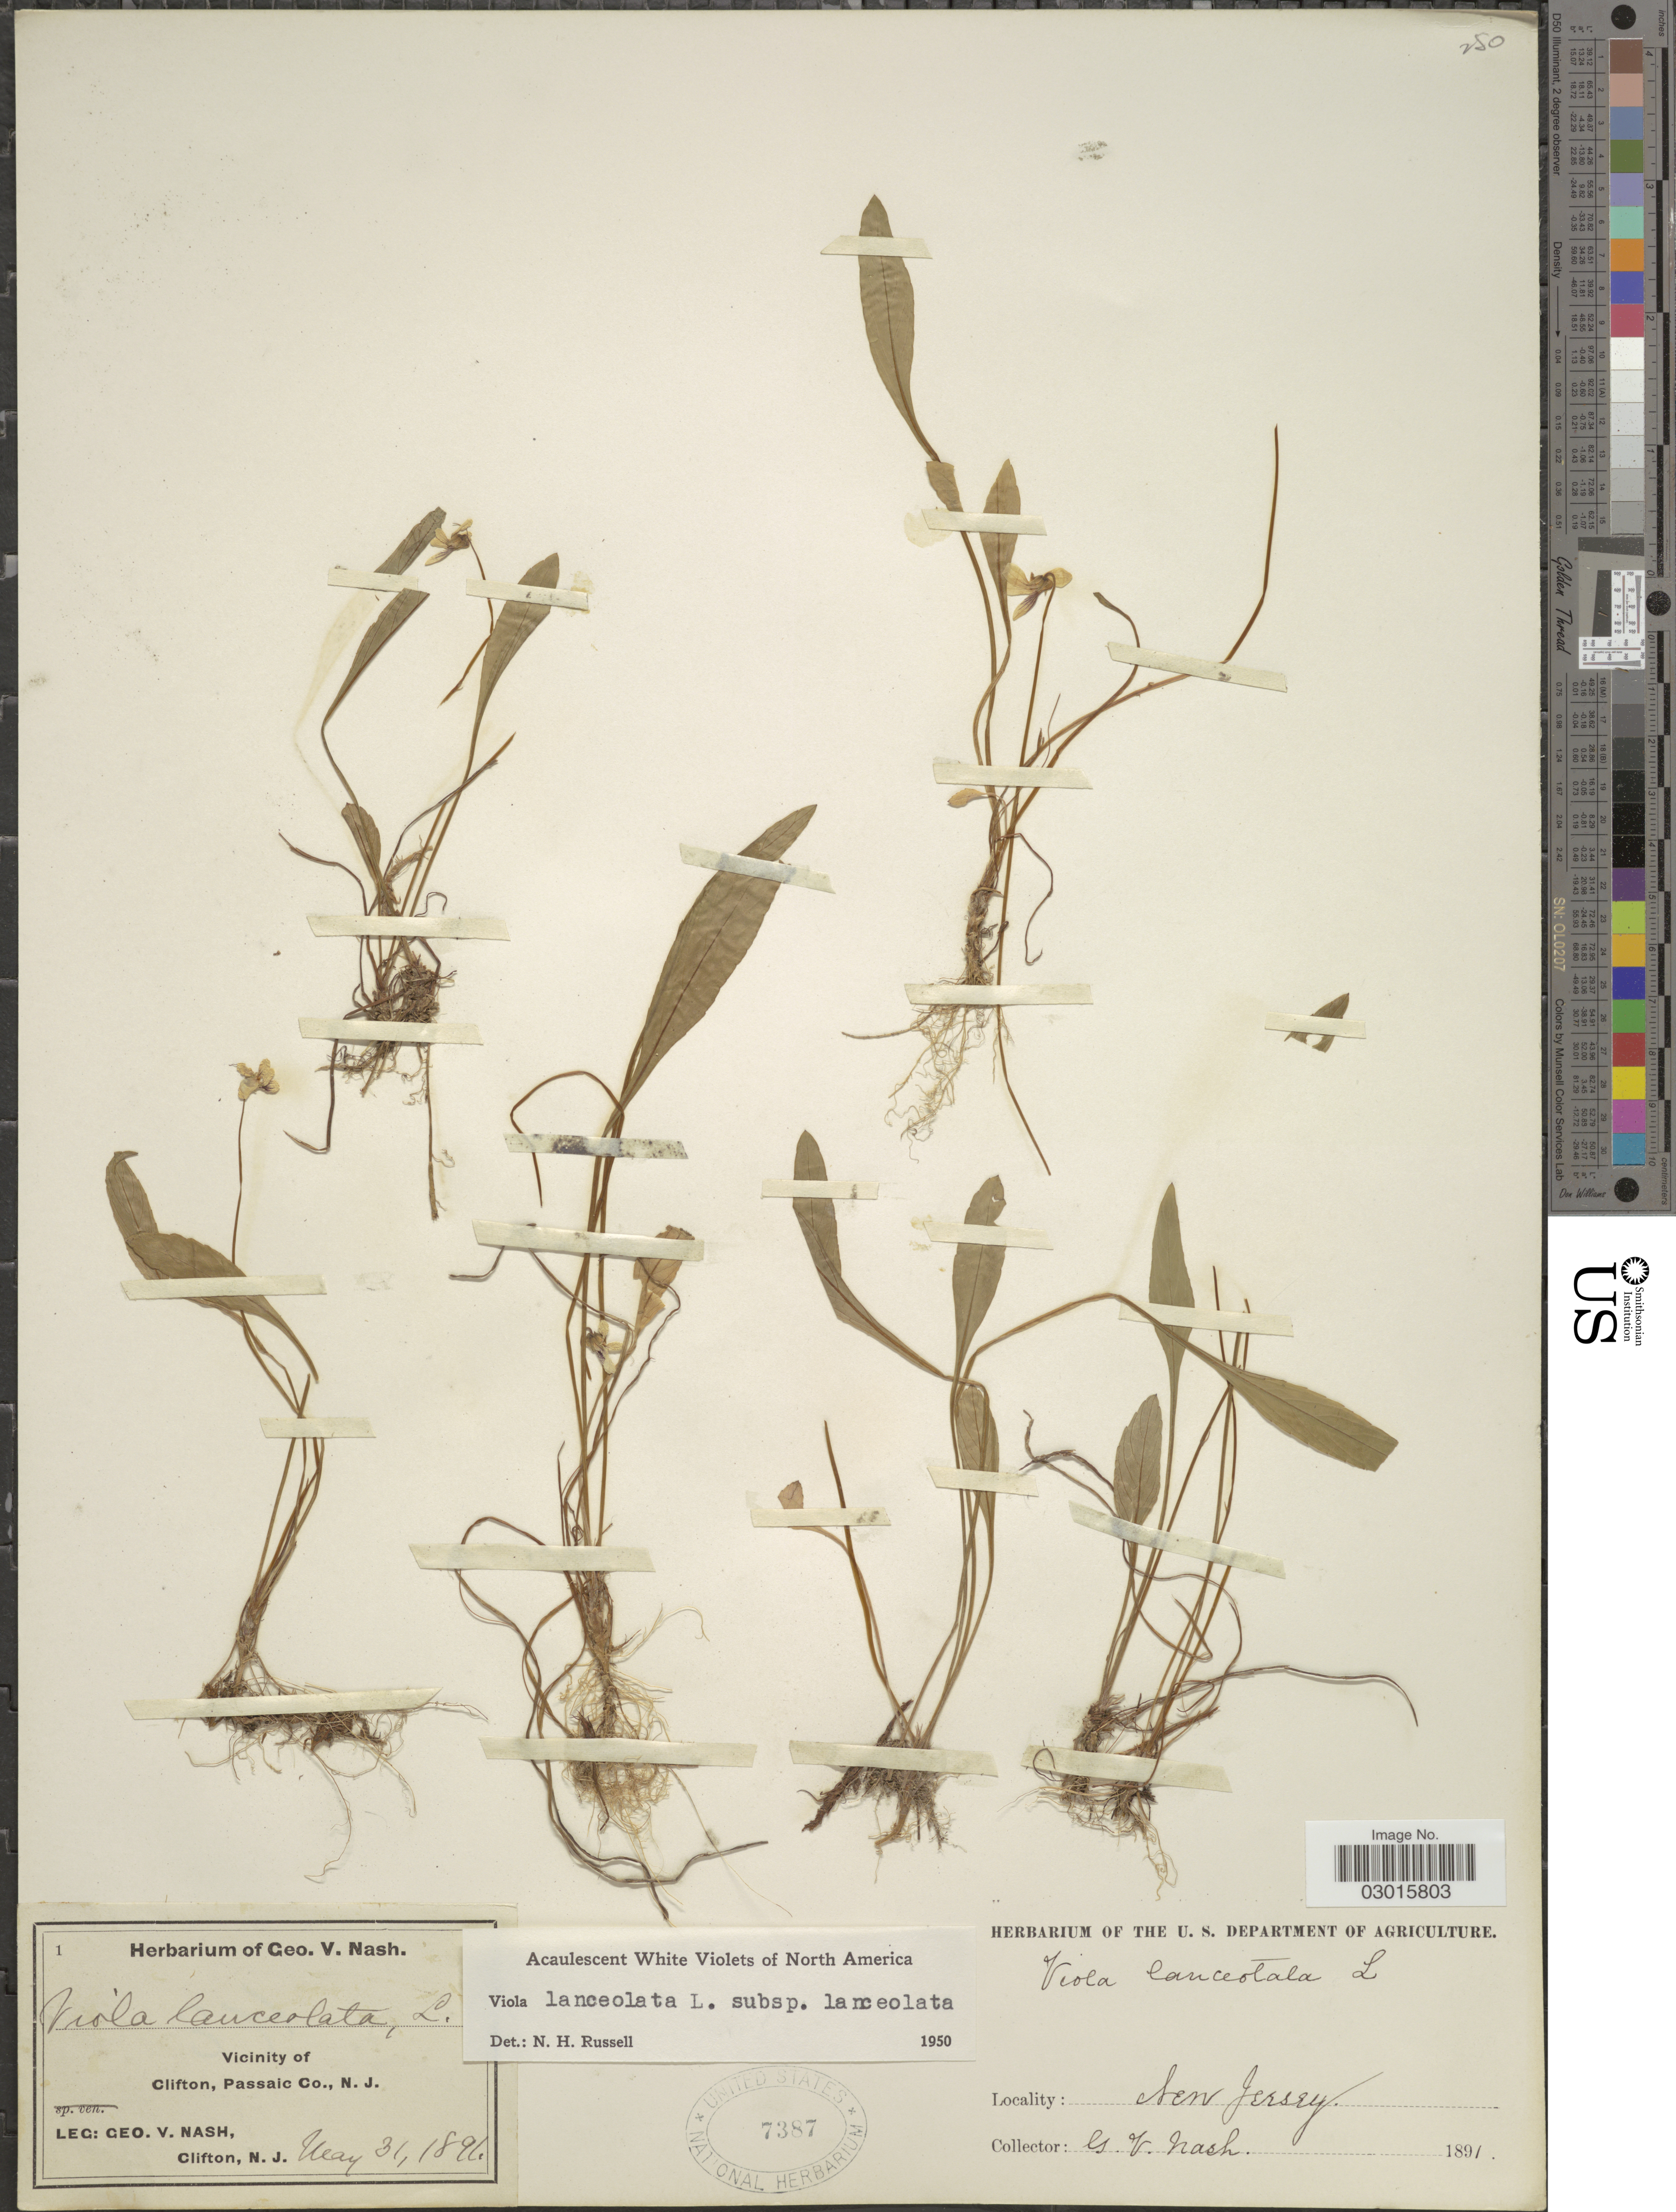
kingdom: Plantae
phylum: Tracheophyta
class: Magnoliopsida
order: Malpighiales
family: Violaceae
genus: Viola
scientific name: Viola lanceolata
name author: L.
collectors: G. V. Nash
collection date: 1891-05-31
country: United States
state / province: New Jersey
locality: Vicinity of Clifton, Passaic Co.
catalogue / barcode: US 7387